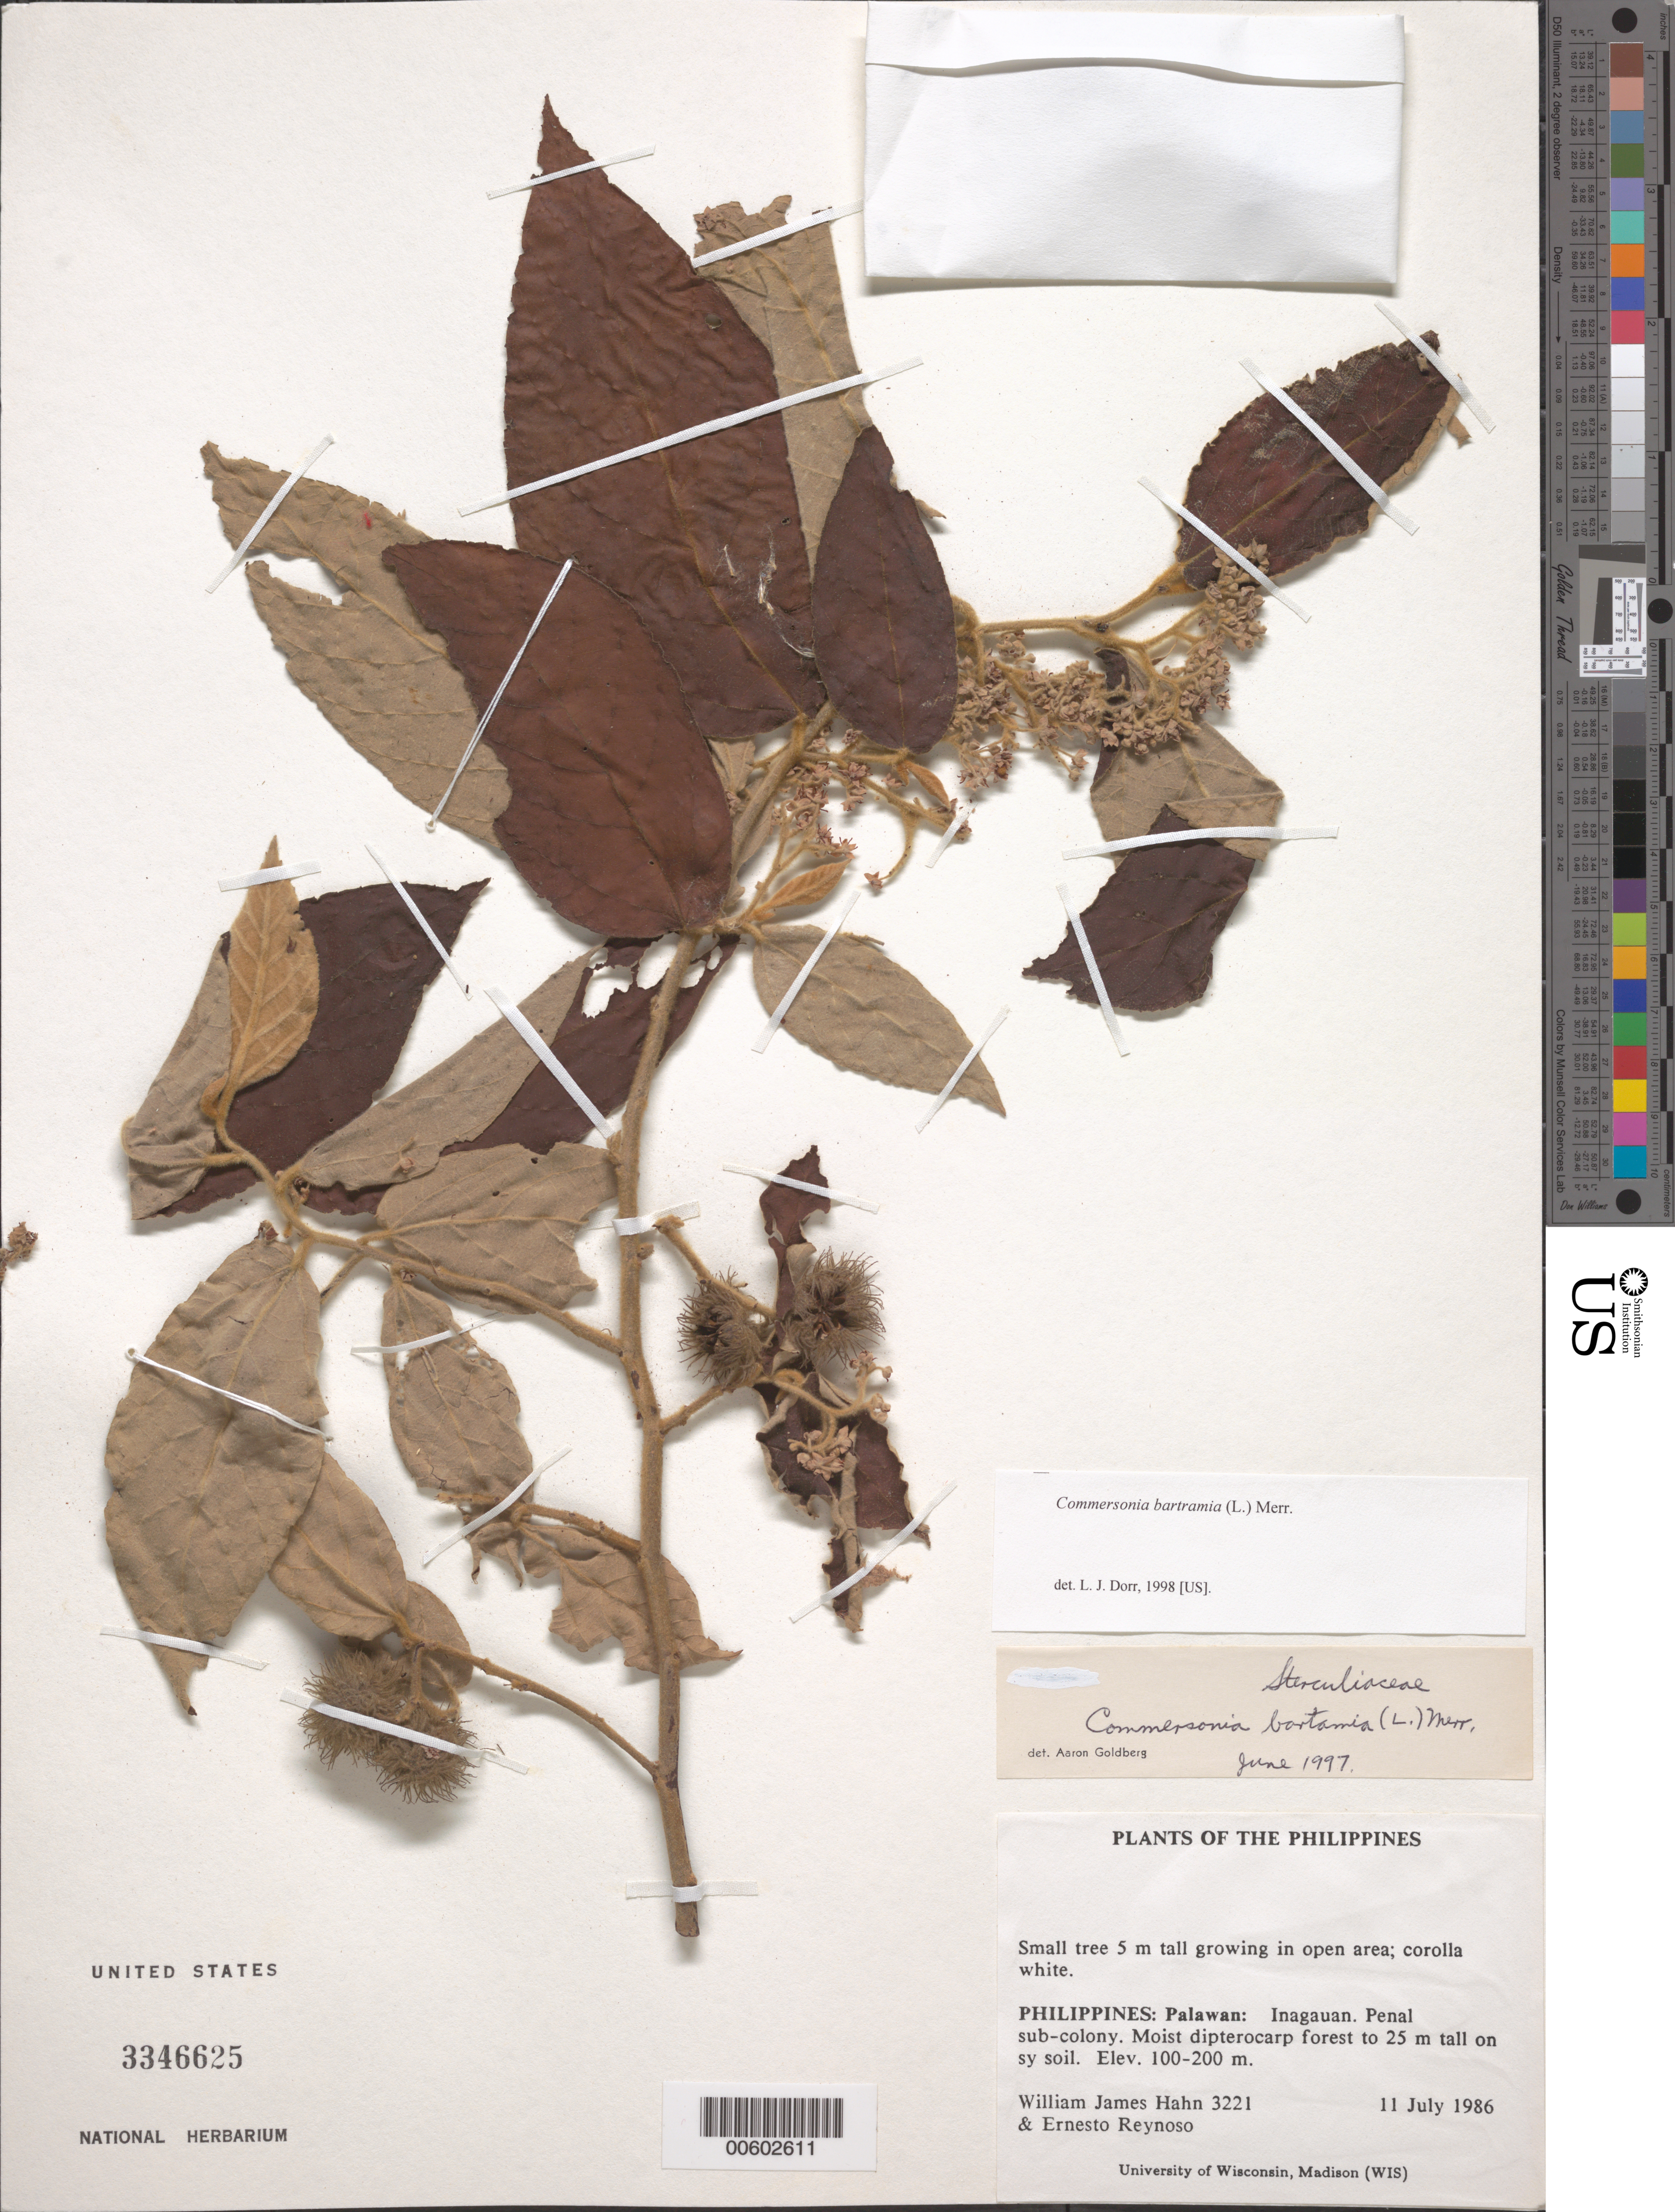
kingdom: Plantae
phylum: Tracheophyta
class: Magnoliopsida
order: Malvales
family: Malvaceae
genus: Commersonia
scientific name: Commersonia bartramia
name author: (L.) Merr.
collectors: W. J. Hahn & E. Reynoso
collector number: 3221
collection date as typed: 11 Jul 1986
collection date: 1986-07-11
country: Philippines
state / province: Mimaropa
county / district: Palawan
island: Palawan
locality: Inagauan. Penal sub-colony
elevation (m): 100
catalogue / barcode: US 3346625